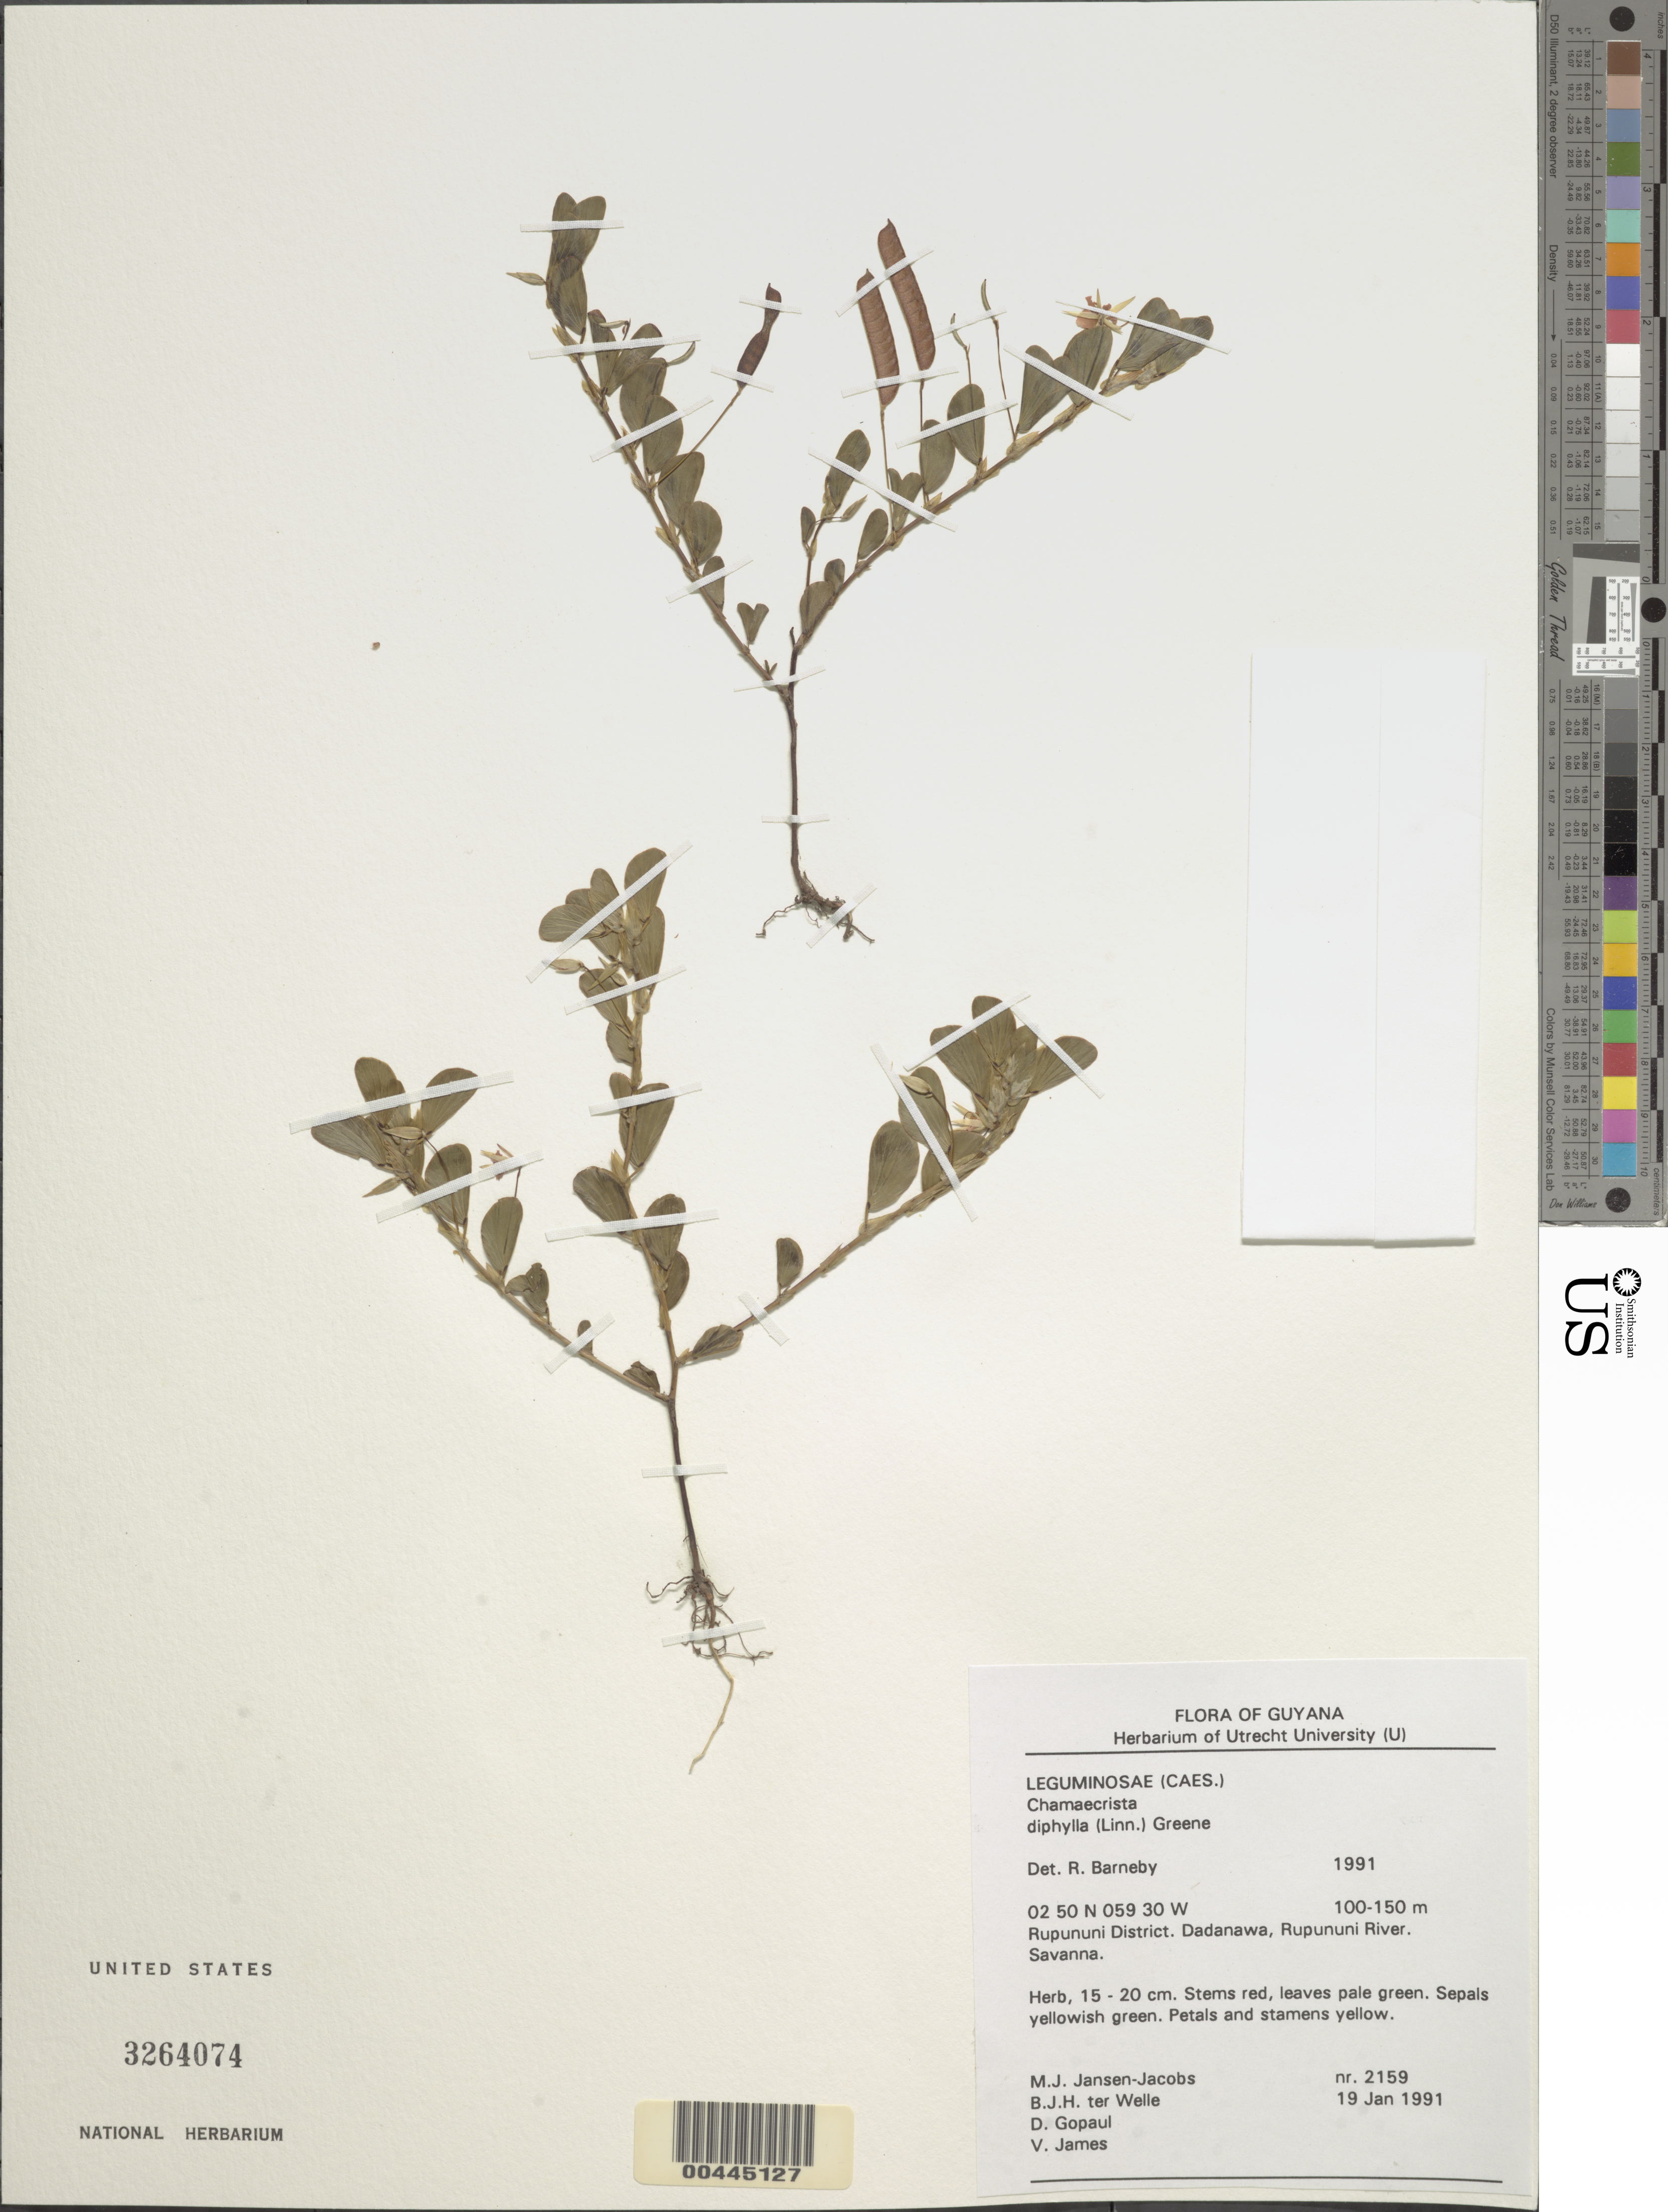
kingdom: Plantae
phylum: Tracheophyta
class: Magnoliopsida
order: Fabales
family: Fabaceae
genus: Chamaecrista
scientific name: Chamaecrista diphylla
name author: (L.) Greene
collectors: M. J. Jansen-Jacobs, B. Welle, D. Gopaul & V. James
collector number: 2159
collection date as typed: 19 Jan 1991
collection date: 1991-01-19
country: Guyana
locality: Rupununi dist. dadanawa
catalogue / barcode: US 3264074